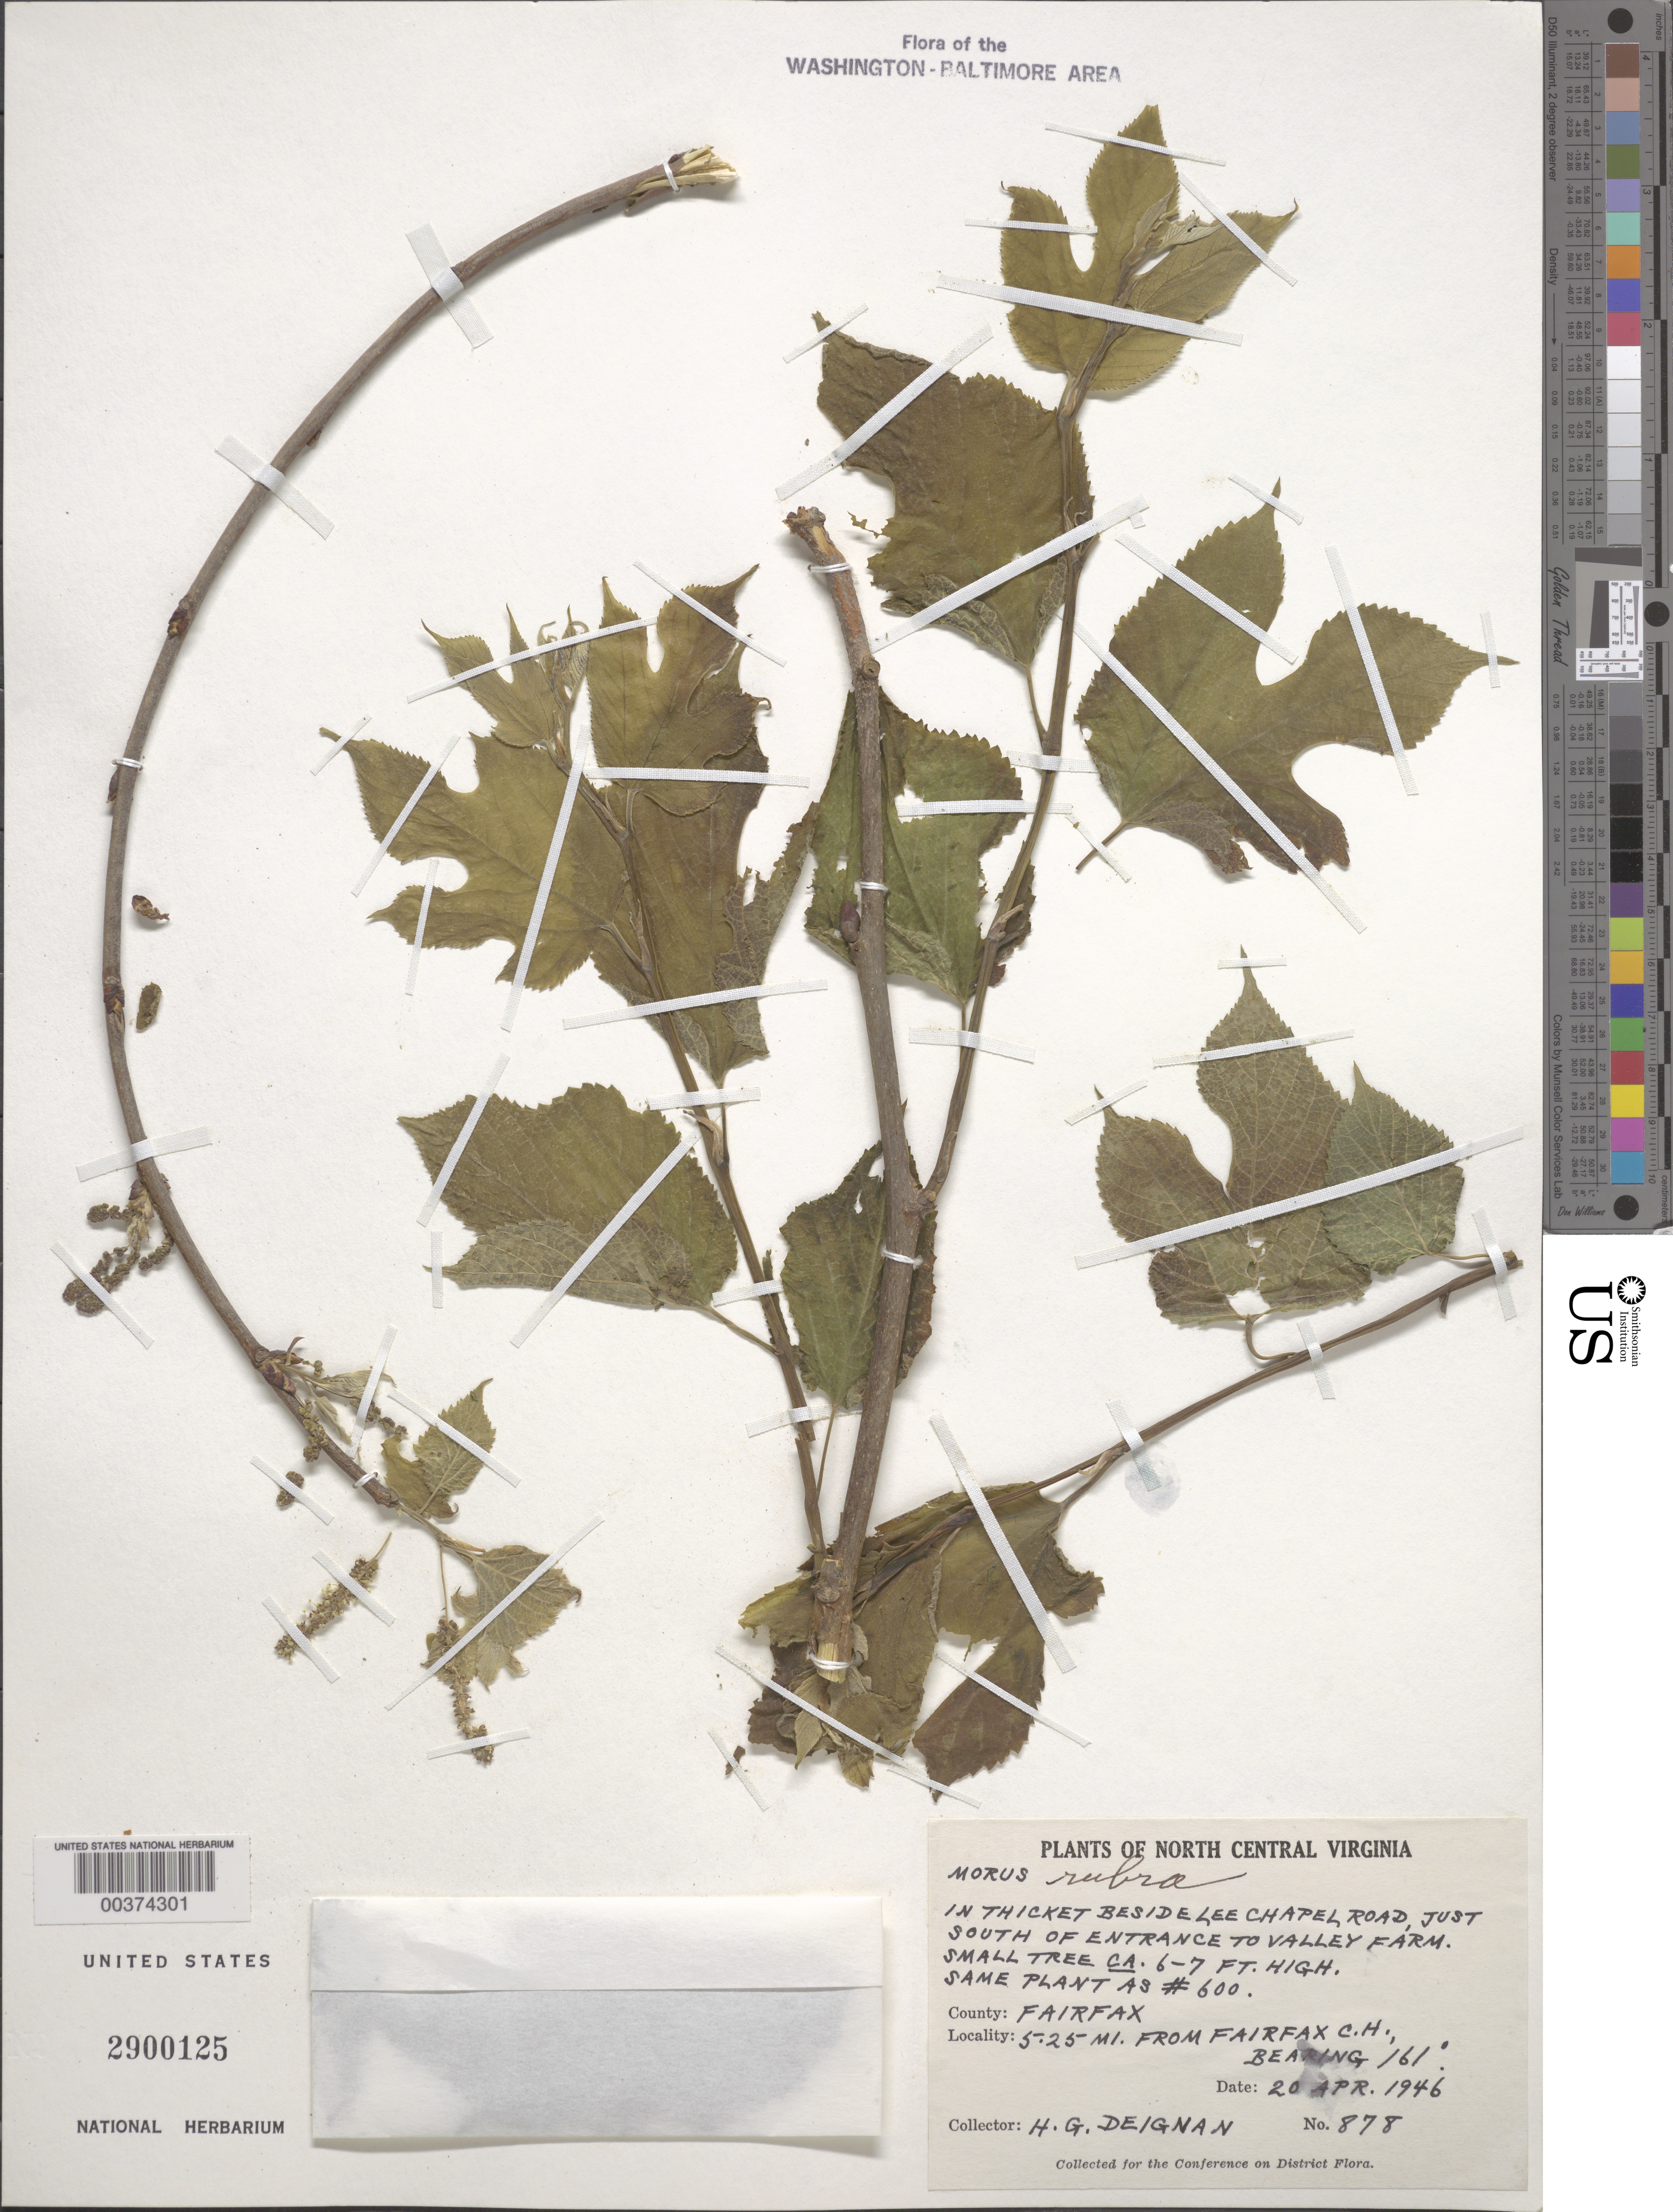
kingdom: Plantae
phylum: Tracheophyta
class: Magnoliopsida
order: Rosales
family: Moraceae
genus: Morus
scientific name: Morus rubra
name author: L.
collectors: H. Deignan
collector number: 878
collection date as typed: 20 Apr 1946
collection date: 1946-04-20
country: United States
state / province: Virginia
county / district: Fairfax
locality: Lee Chapel Road, south of entrance to Valley Farm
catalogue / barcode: US 2900125